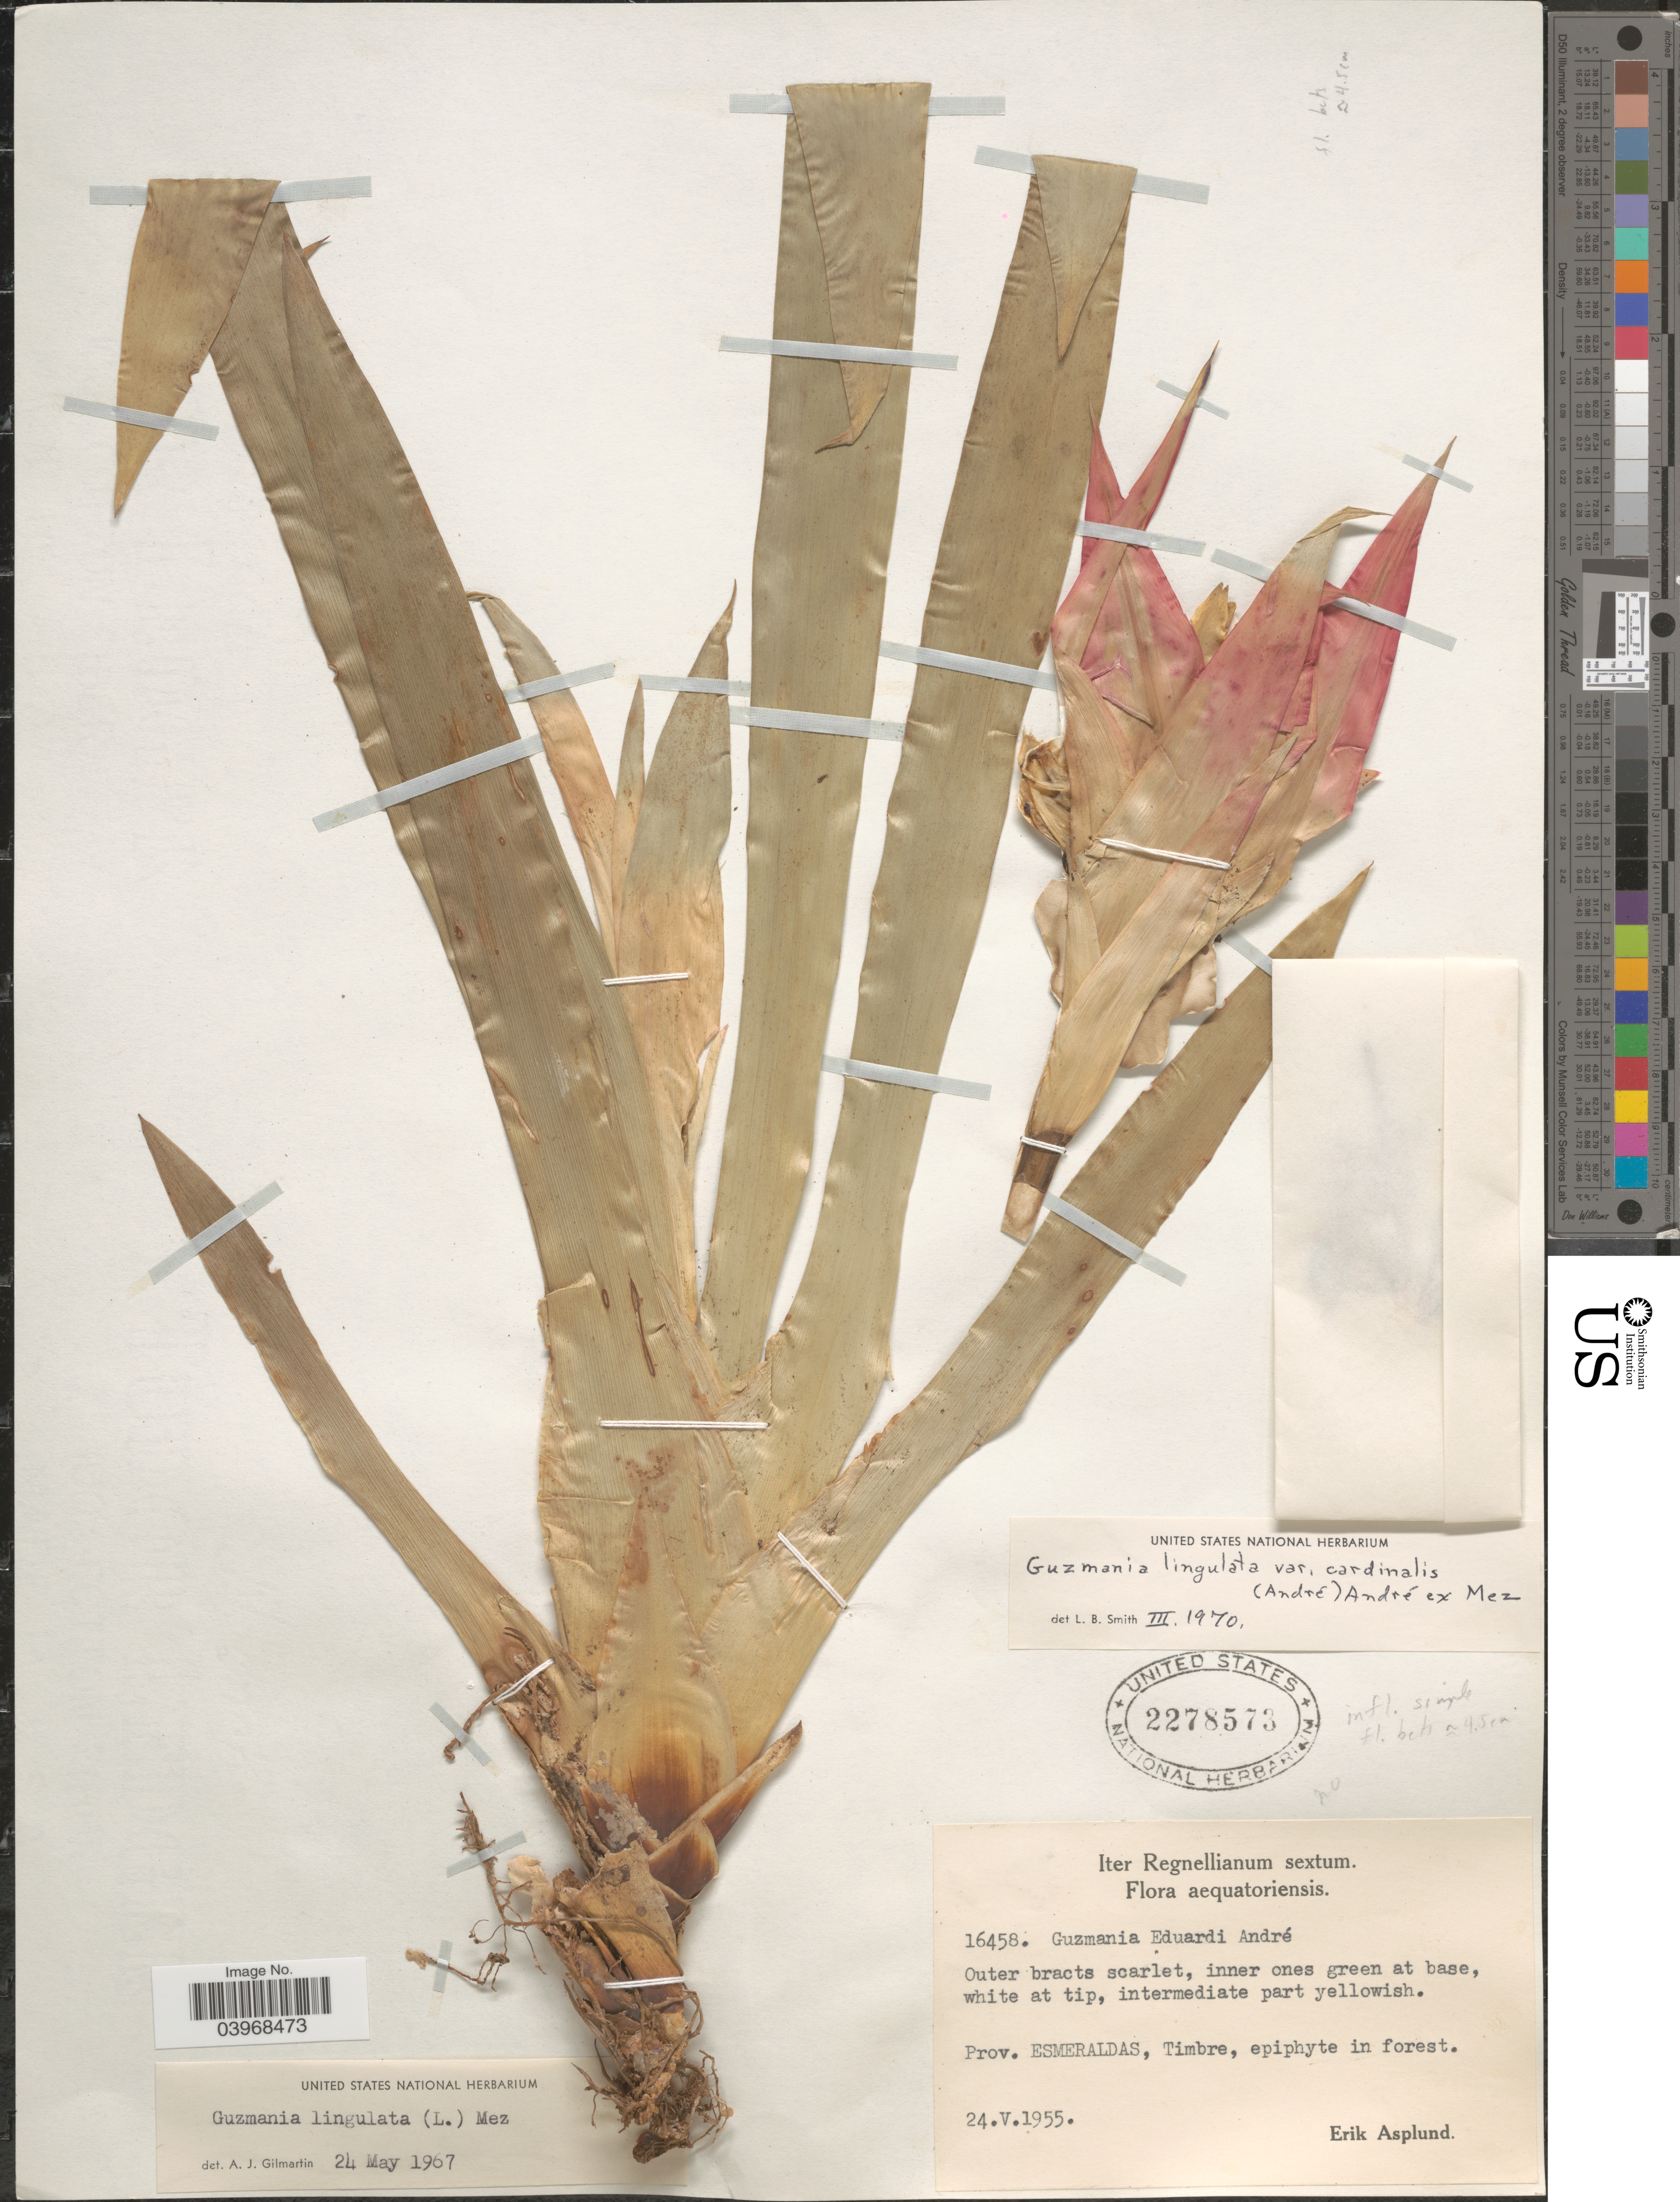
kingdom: Plantae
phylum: Tracheophyta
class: Liliopsida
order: Poales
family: Bromeliaceae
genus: Guzmania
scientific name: Guzmania lingulata var. cardinalis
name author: (André) Mez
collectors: E. Asplund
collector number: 16458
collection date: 1955-05-24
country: Ecuador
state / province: Esmeraldas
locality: Timbre.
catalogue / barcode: US 2278573